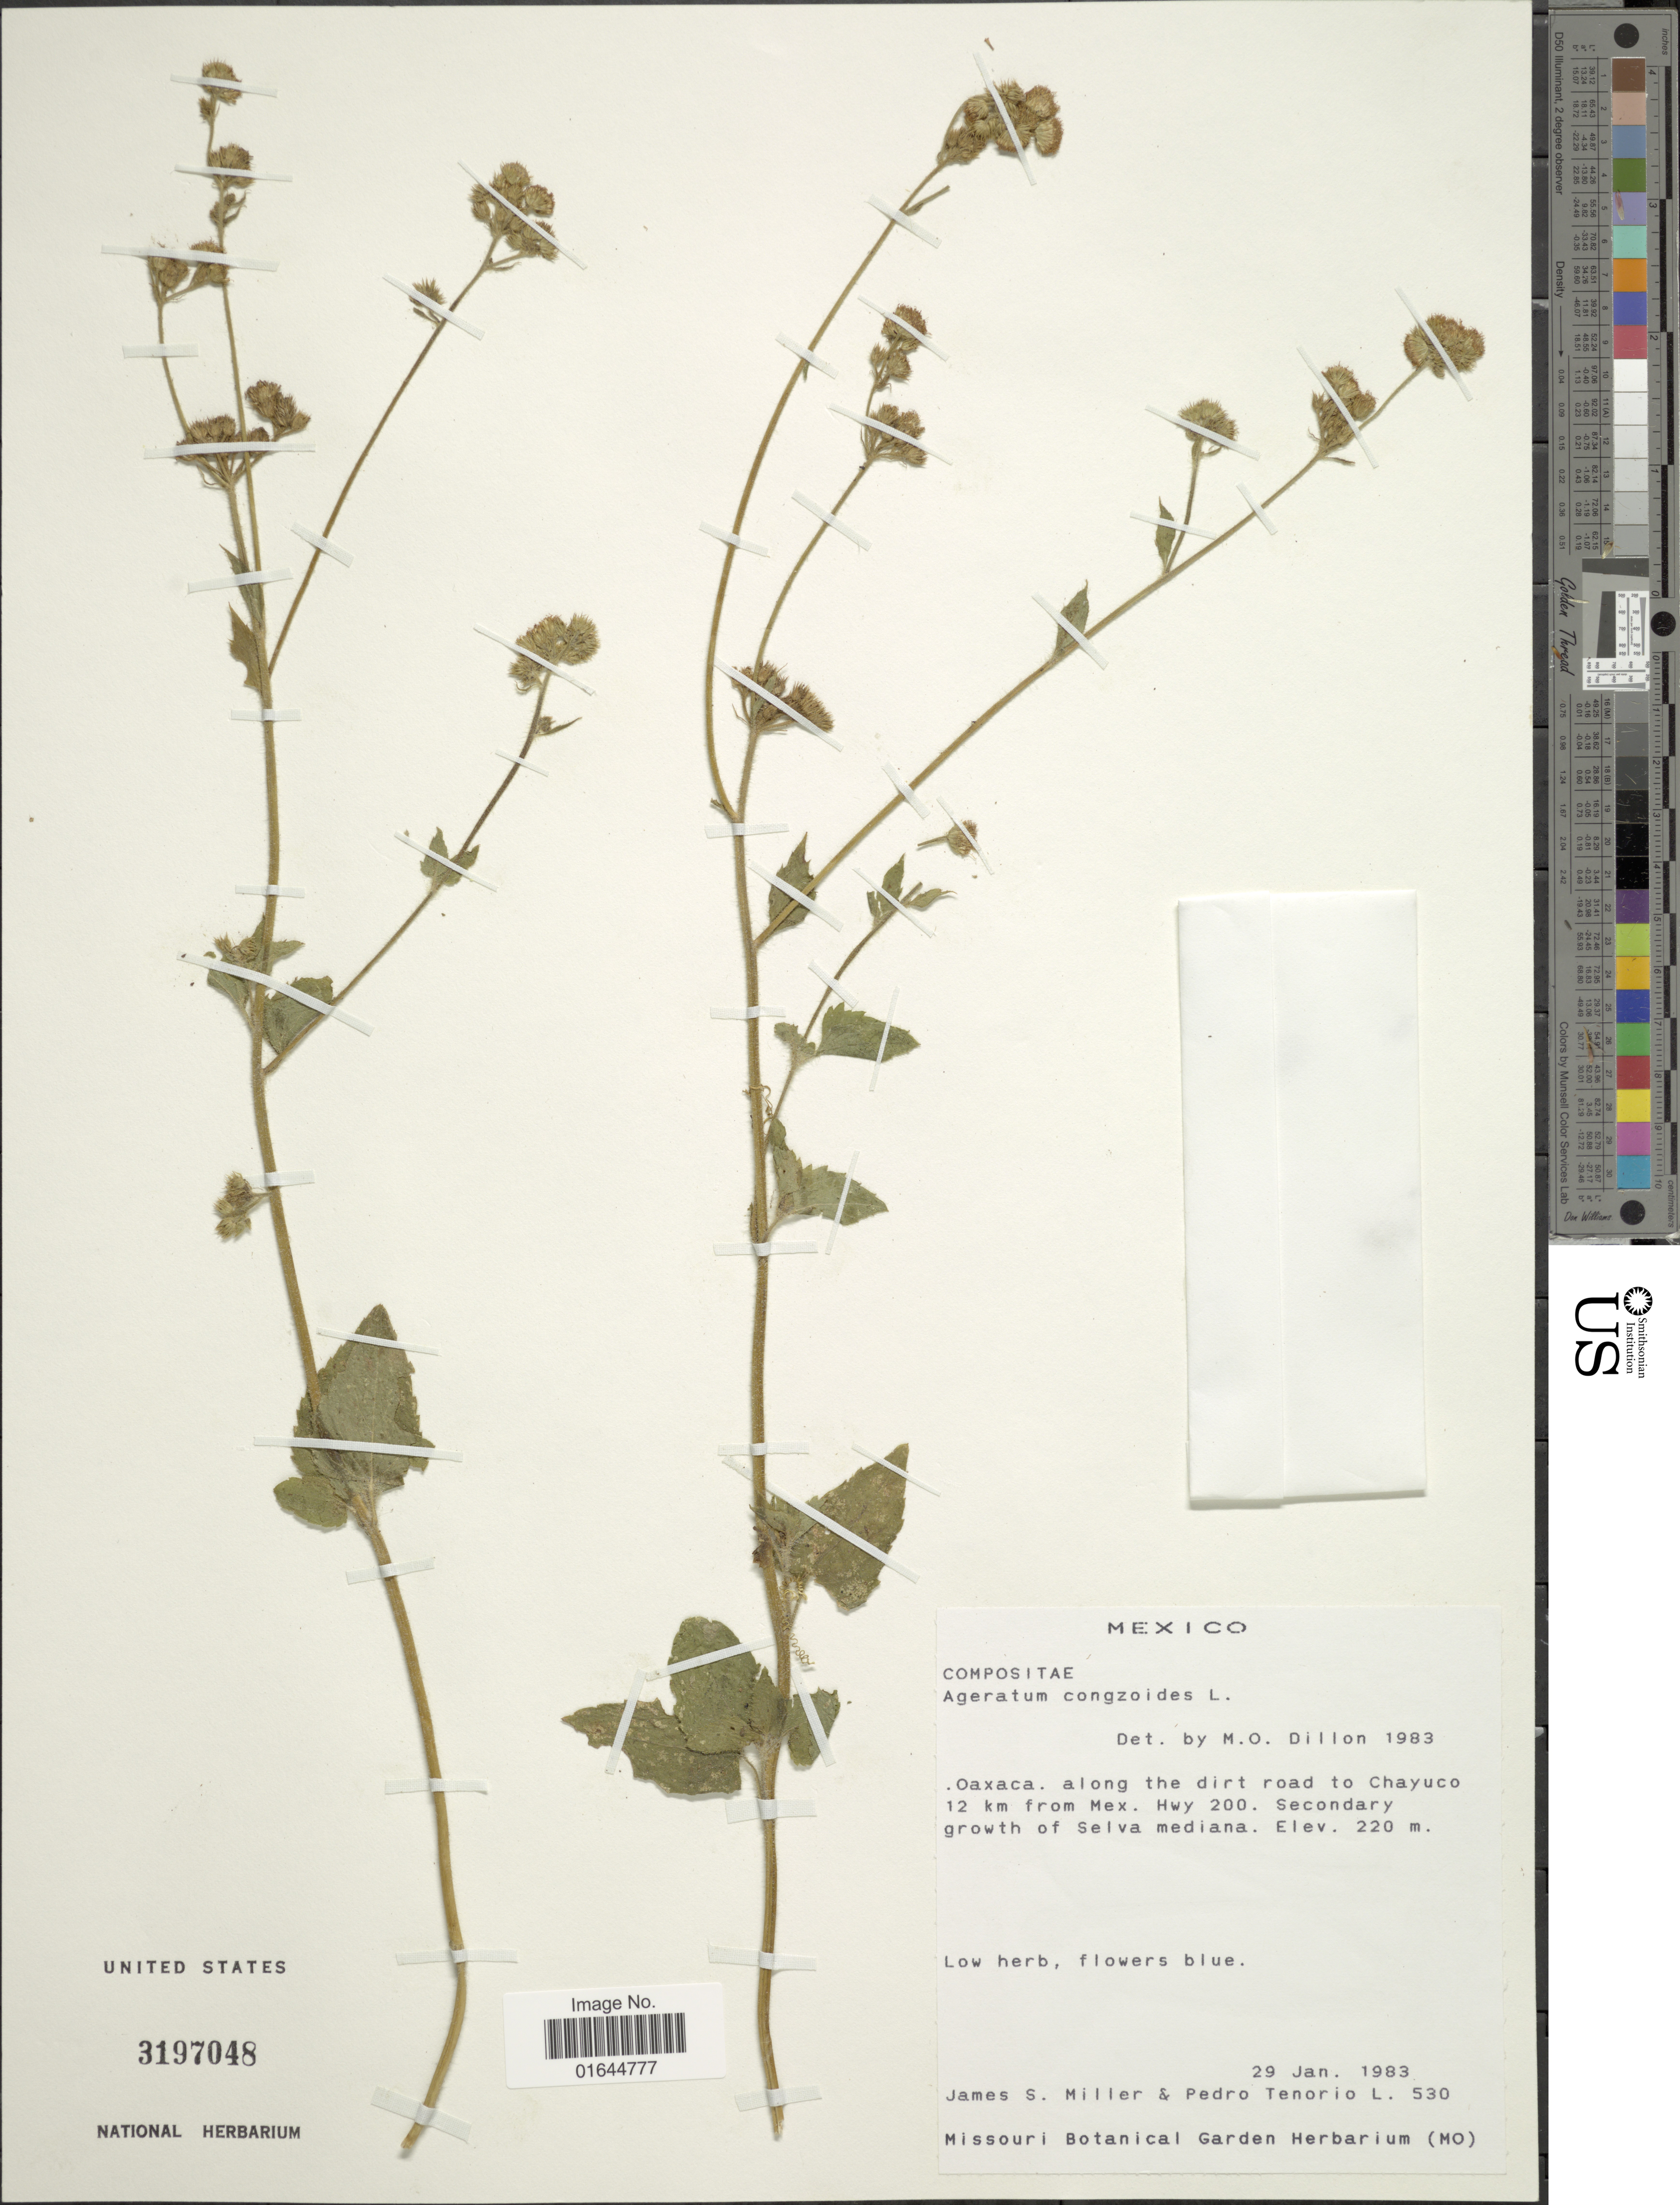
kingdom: Plantae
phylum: Tracheophyta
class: Magnoliopsida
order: Asterales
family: Asteraceae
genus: Ageratum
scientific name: Ageratum houstonianum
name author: Mill.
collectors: J. S. Miller & P. Tenorio L.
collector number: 530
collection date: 1983-01-29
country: Mexico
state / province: Oaxaca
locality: Mexico, Oaxaca, along the dirt road to Chayuco 12 km from Mex. Hwy 200. Secondary growth of Selva mediana.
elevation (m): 220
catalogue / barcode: US 3197048